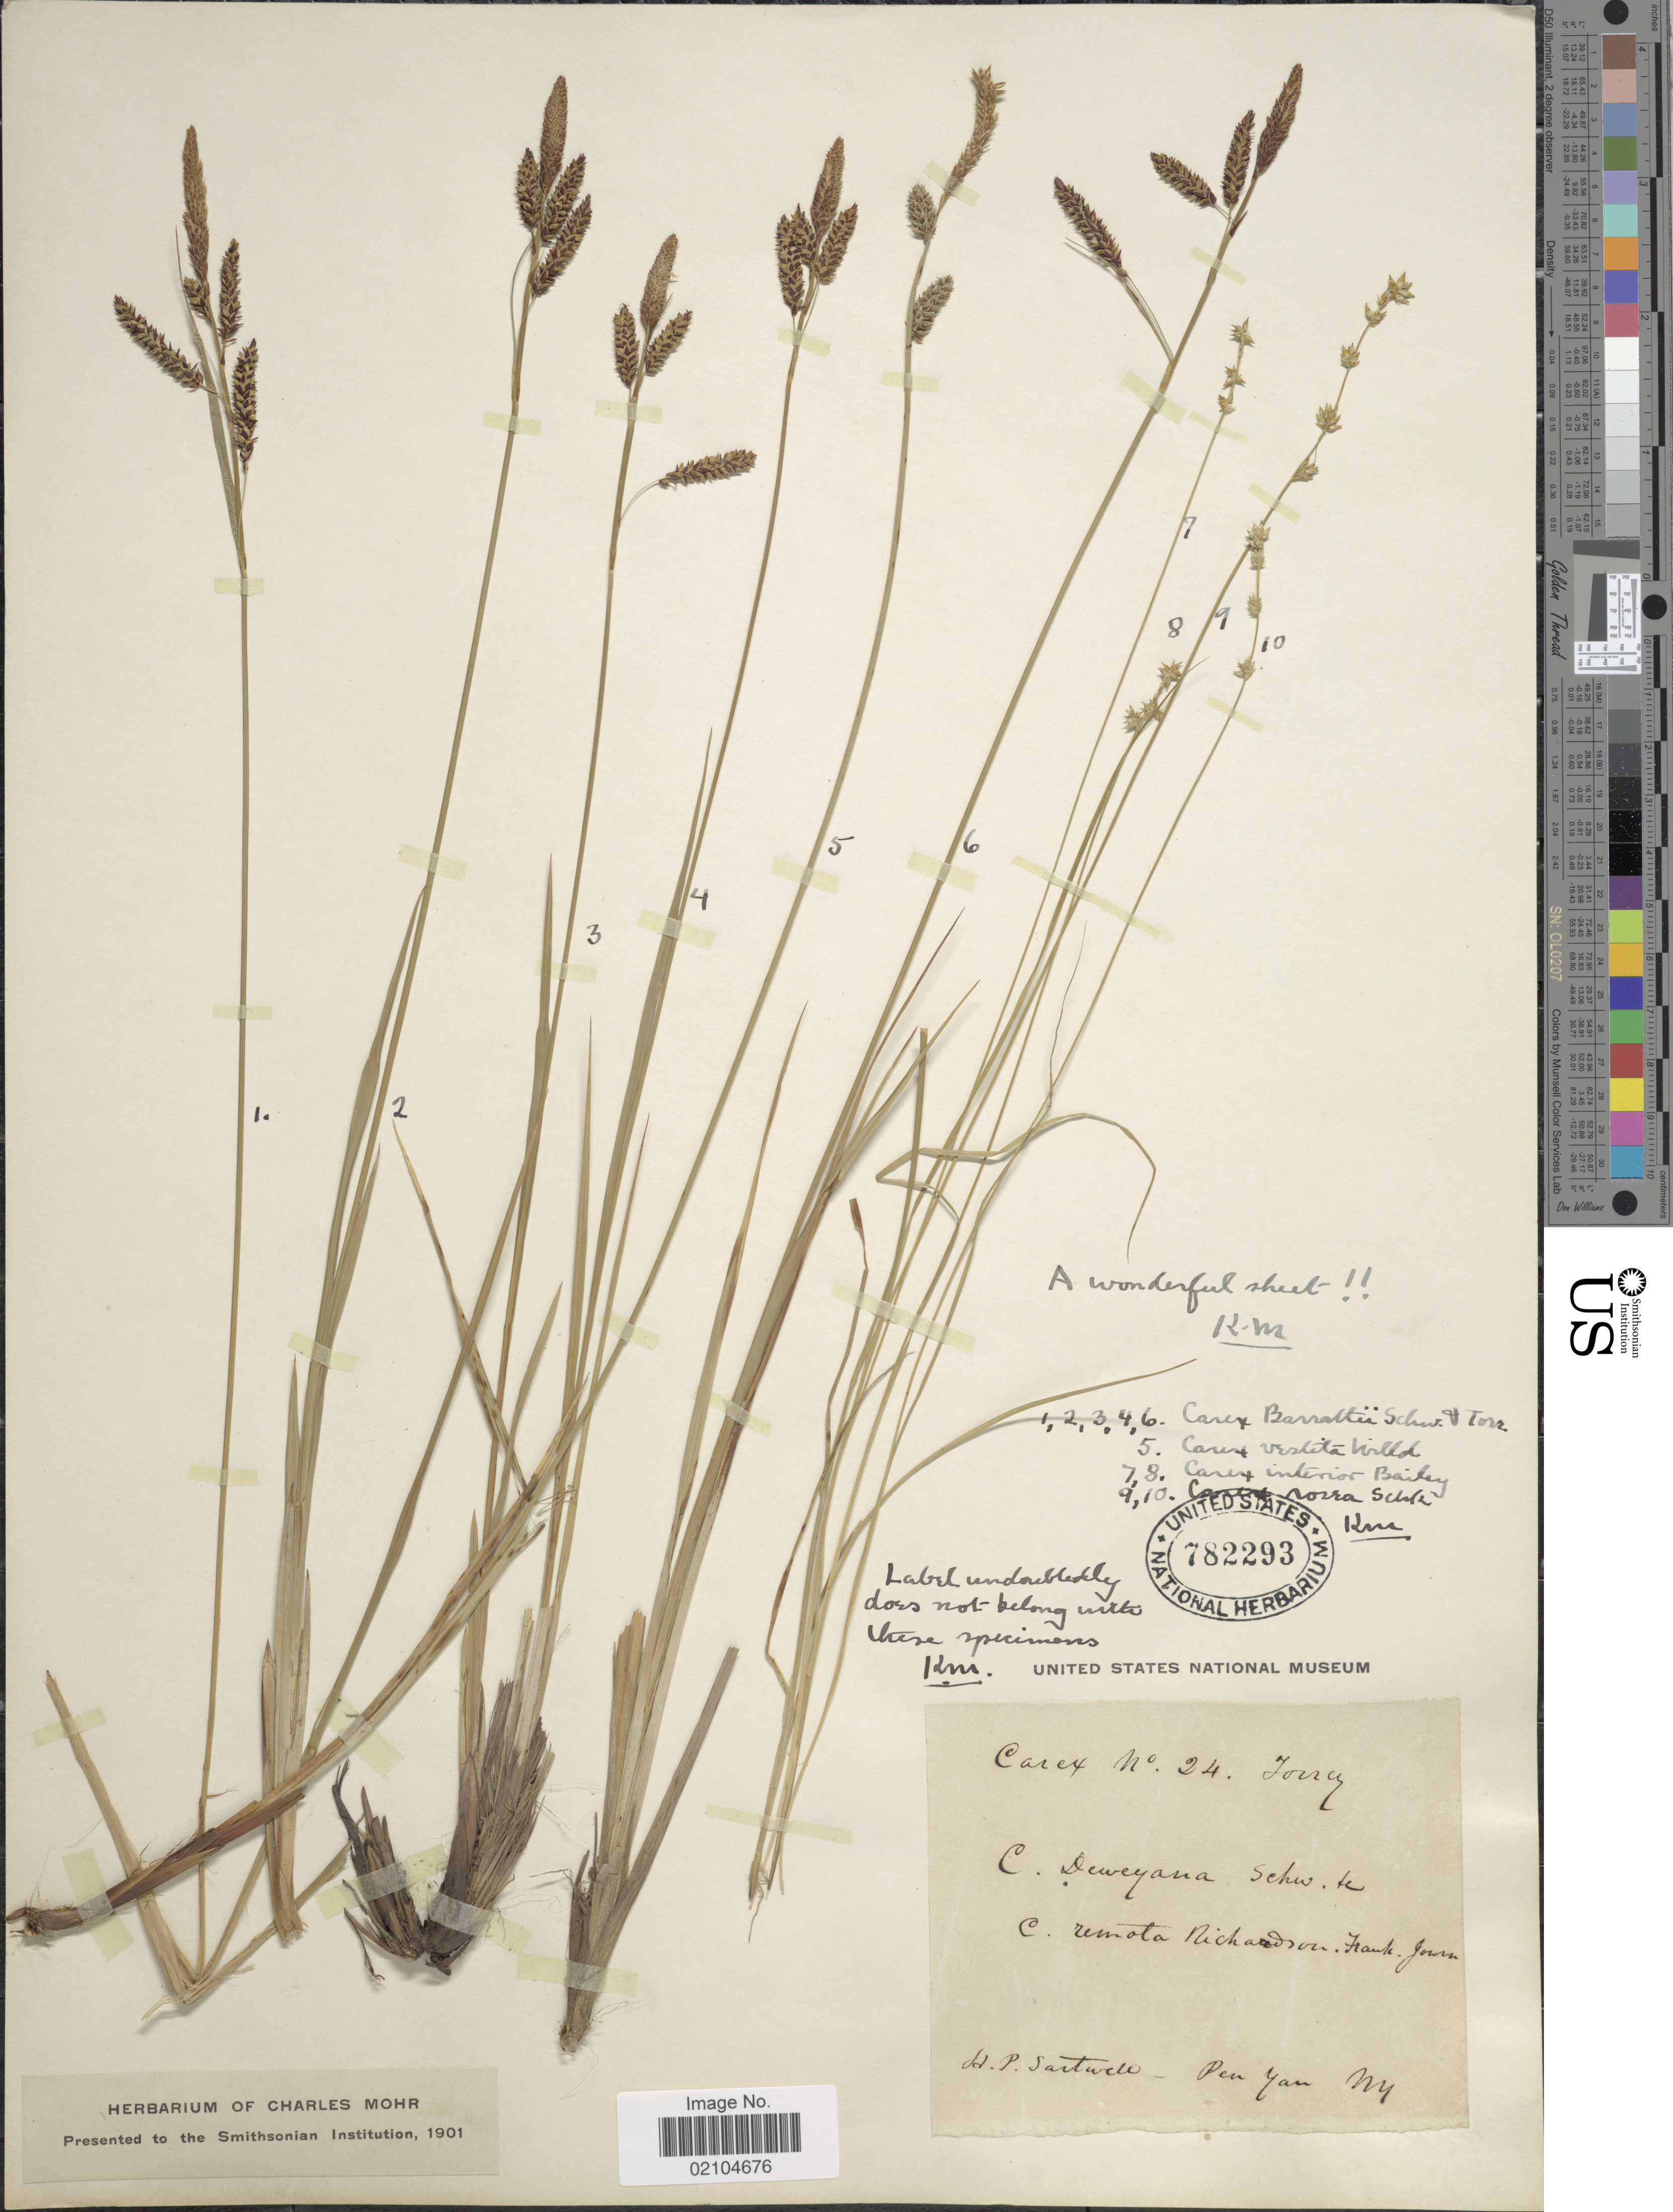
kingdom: Plantae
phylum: Tracheophyta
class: Liliopsida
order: Poales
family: Cyperaceae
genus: Carex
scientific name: Carex barrattii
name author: Torr. ex Schwein.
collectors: H. P. Sartwell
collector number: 24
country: United States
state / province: New York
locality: Penn Yan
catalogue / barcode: US 782293